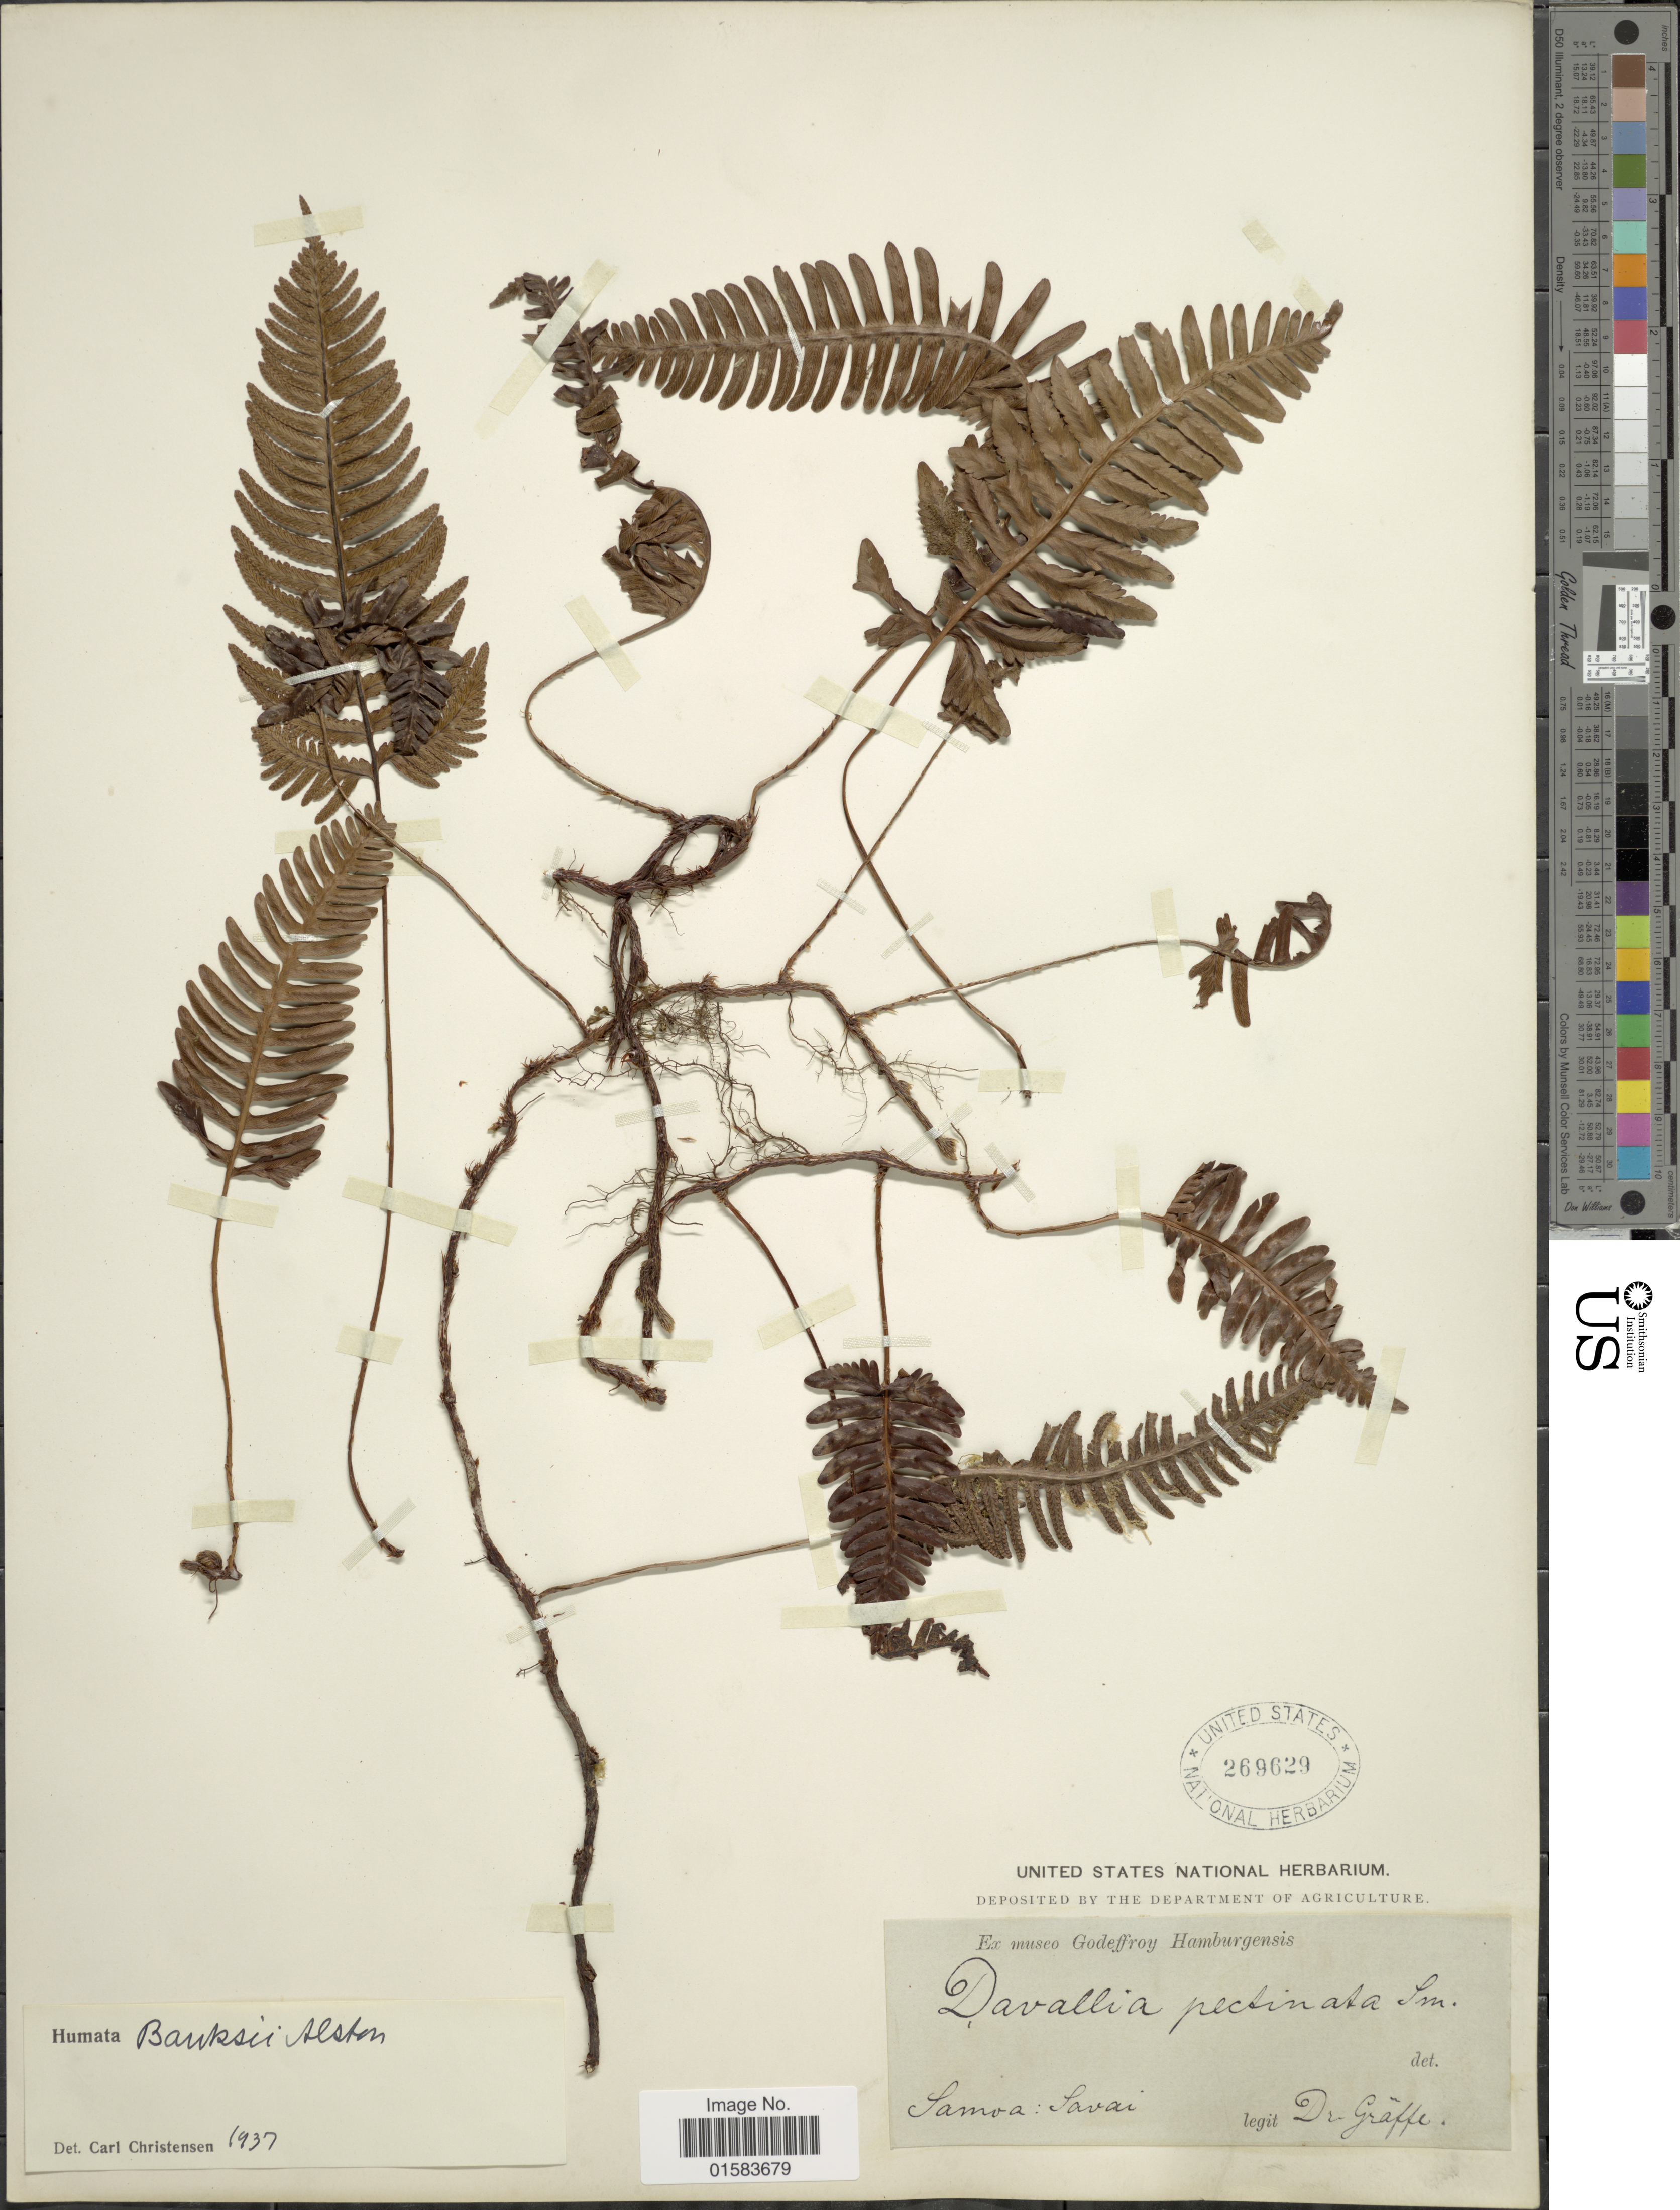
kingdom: Plantae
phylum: Tracheophyta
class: Polypodiopsida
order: Polypodiales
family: Davalliaceae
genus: Davallia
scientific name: Davallia pectinata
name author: Sm.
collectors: Graeffe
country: Samoa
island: Savai'i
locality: Savaii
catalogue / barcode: US 269629